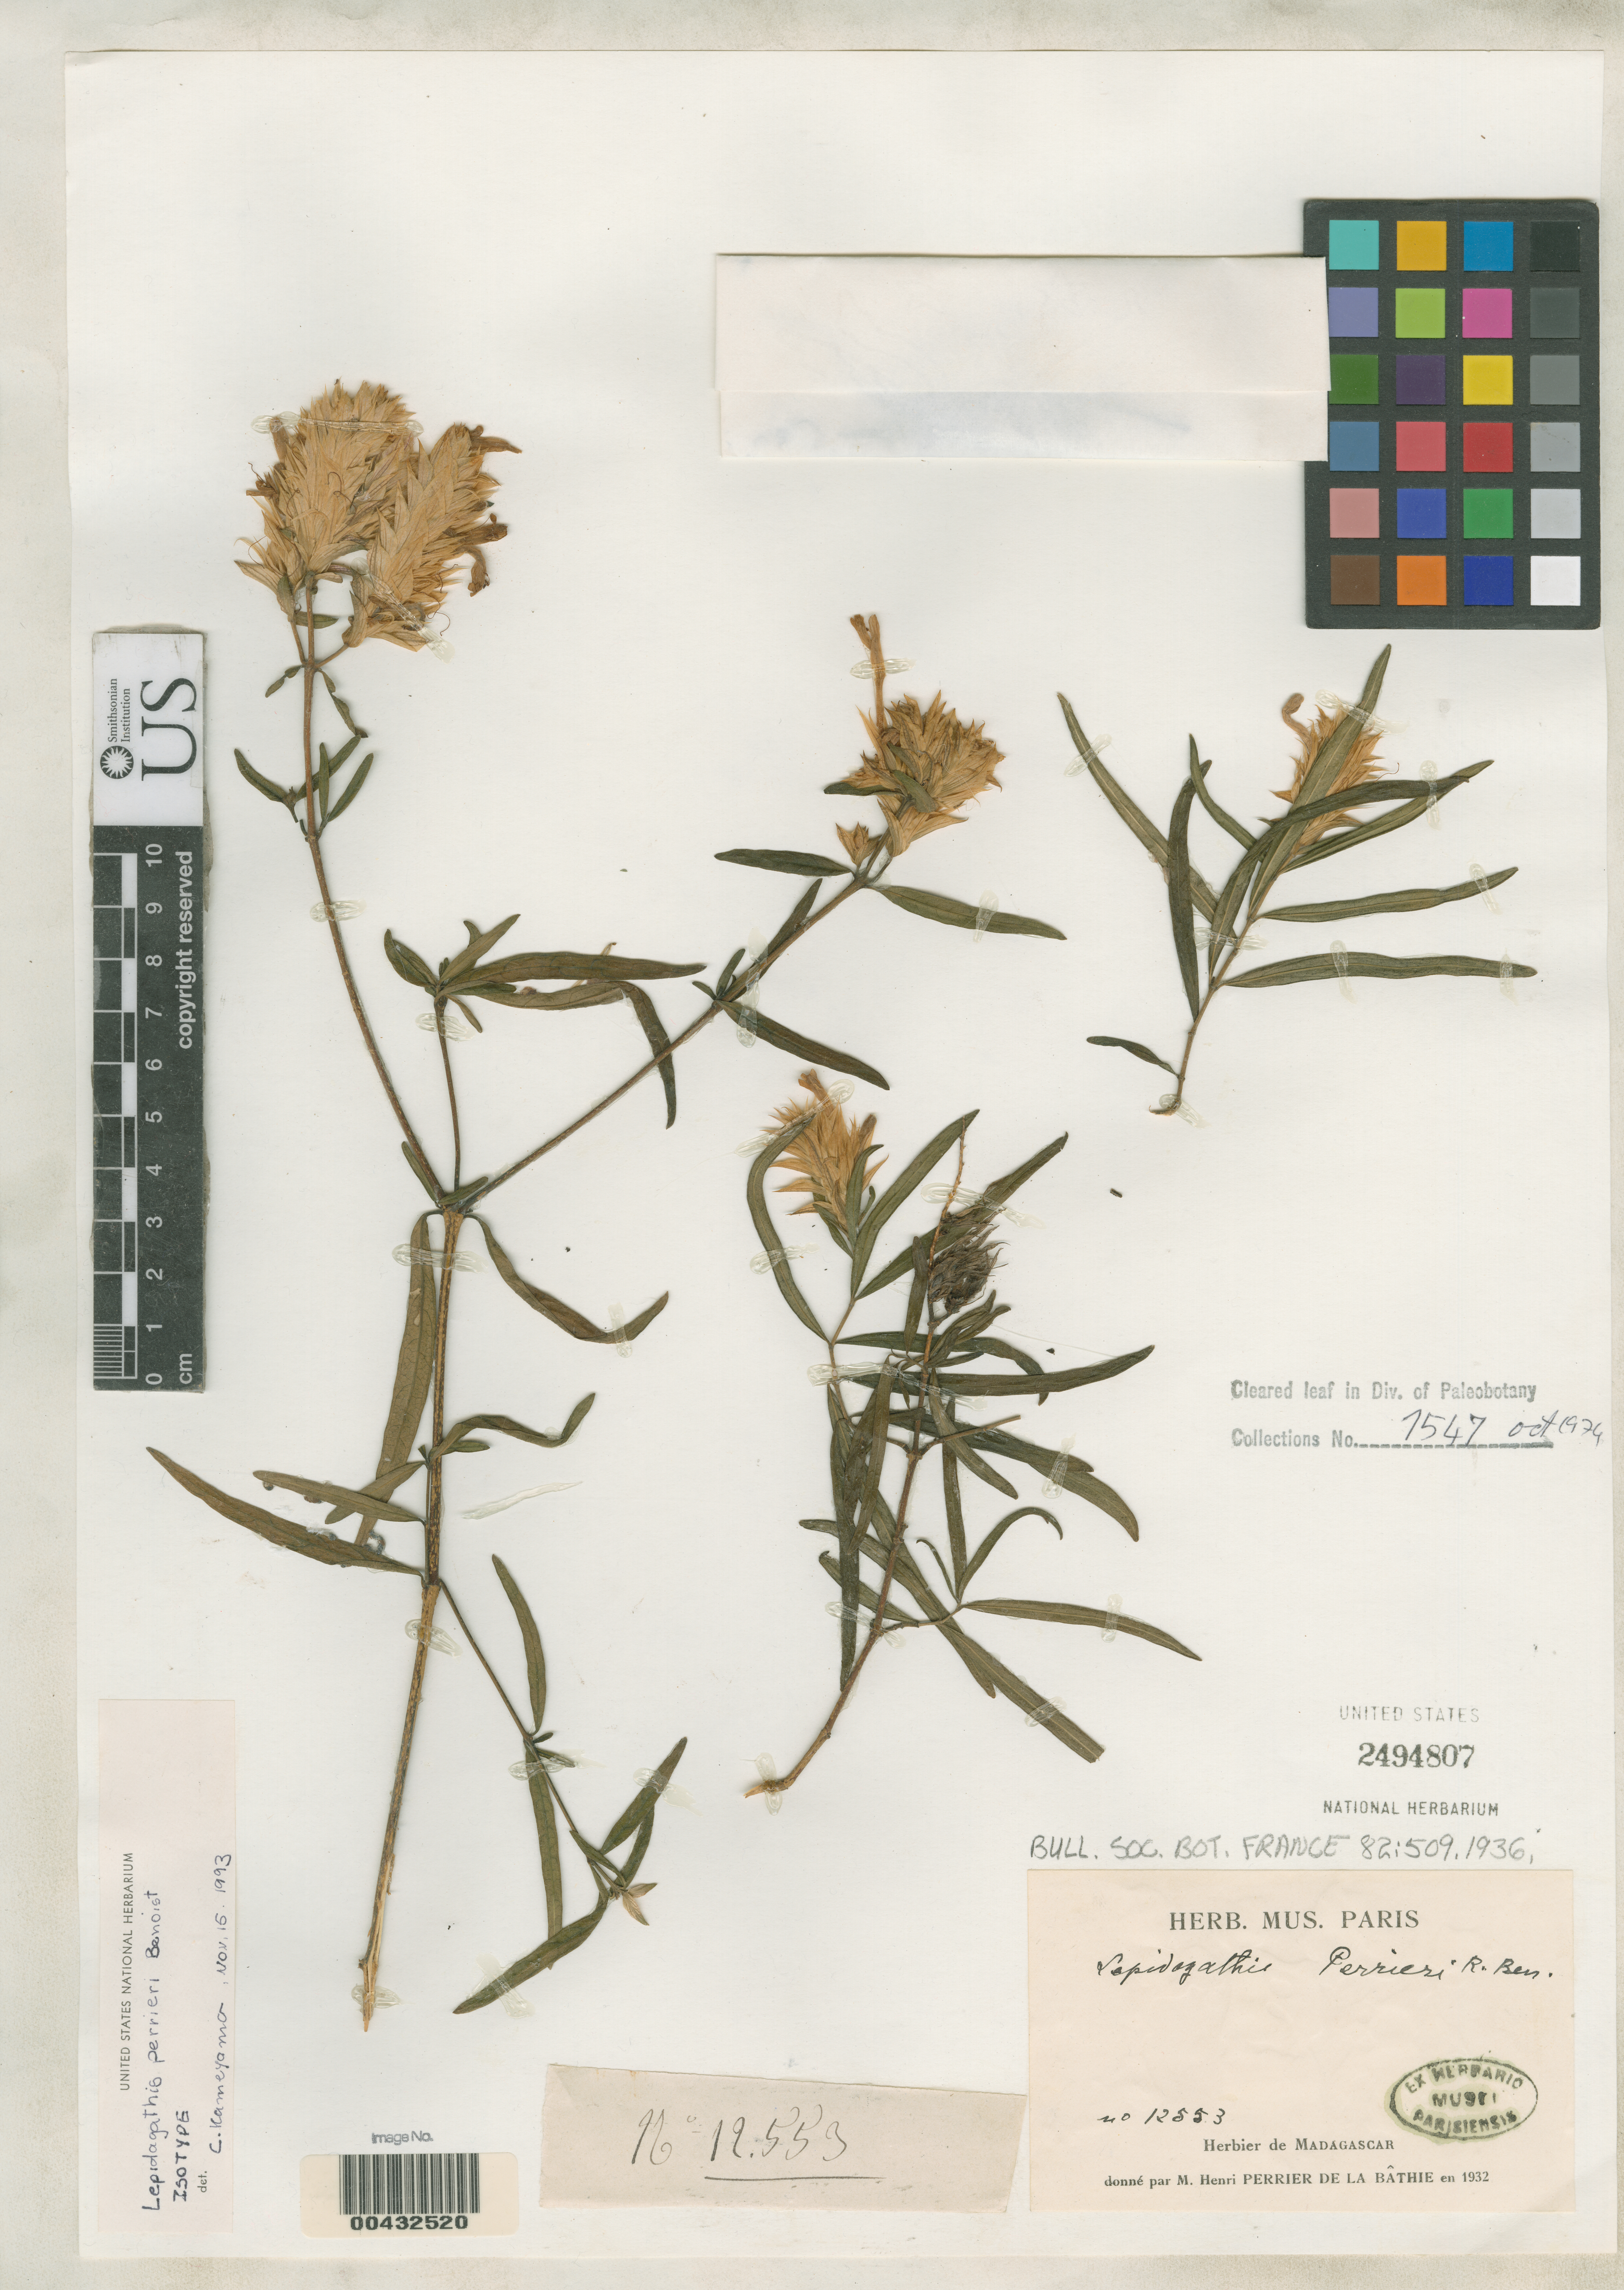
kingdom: Plantae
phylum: Tracheophyta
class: Magnoliopsida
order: Lamiales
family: Acanthaceae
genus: Lepidagathis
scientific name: Lepidagathis perrieri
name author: Benoist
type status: Isotype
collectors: H. Perrier de la Bâthie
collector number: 12553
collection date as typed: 1932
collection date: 1932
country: Madagascar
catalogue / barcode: US 2494807